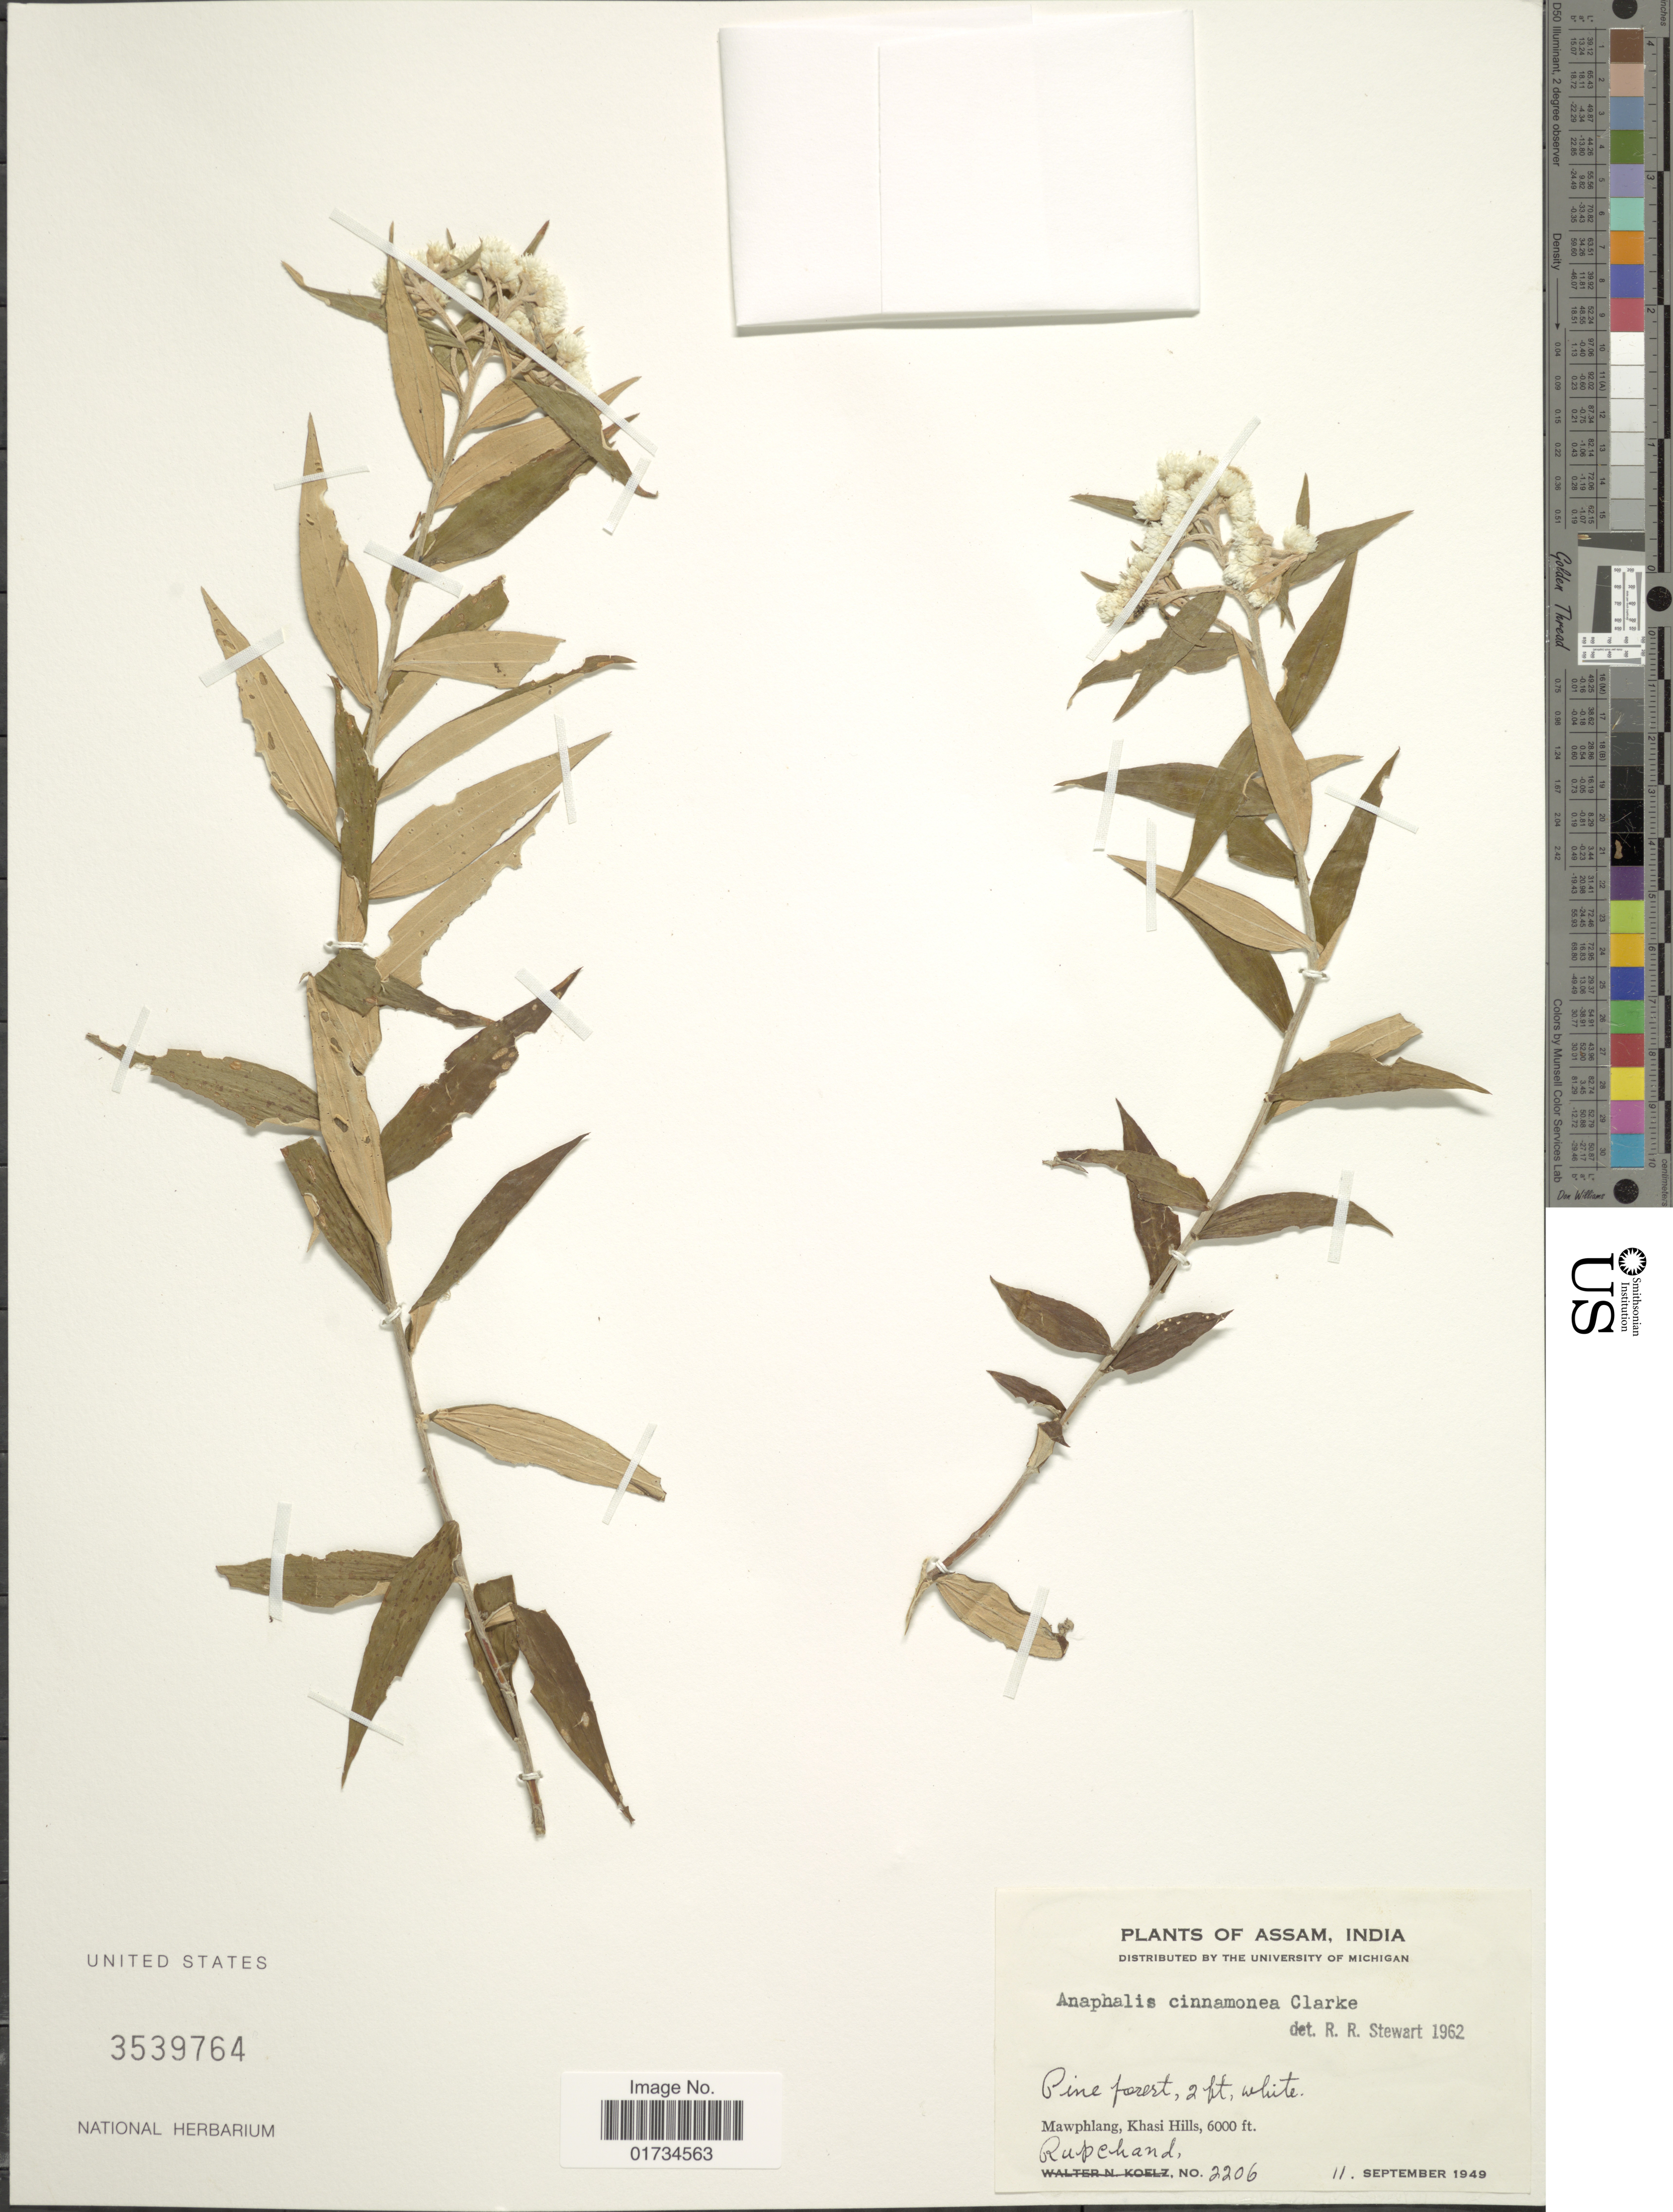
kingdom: Plantae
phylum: Tracheophyta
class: Magnoliopsida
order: Asterales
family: Asteraceae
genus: Anaphalis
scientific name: Anaphalis cinnamomea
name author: (DC.) C.B. Clarke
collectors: R. Chand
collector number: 2206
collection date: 1949-09-11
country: India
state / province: Meghalaya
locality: Assam, India. Pine forest. Mawphlang, Khasi Hills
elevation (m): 1829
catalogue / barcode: US 3539764